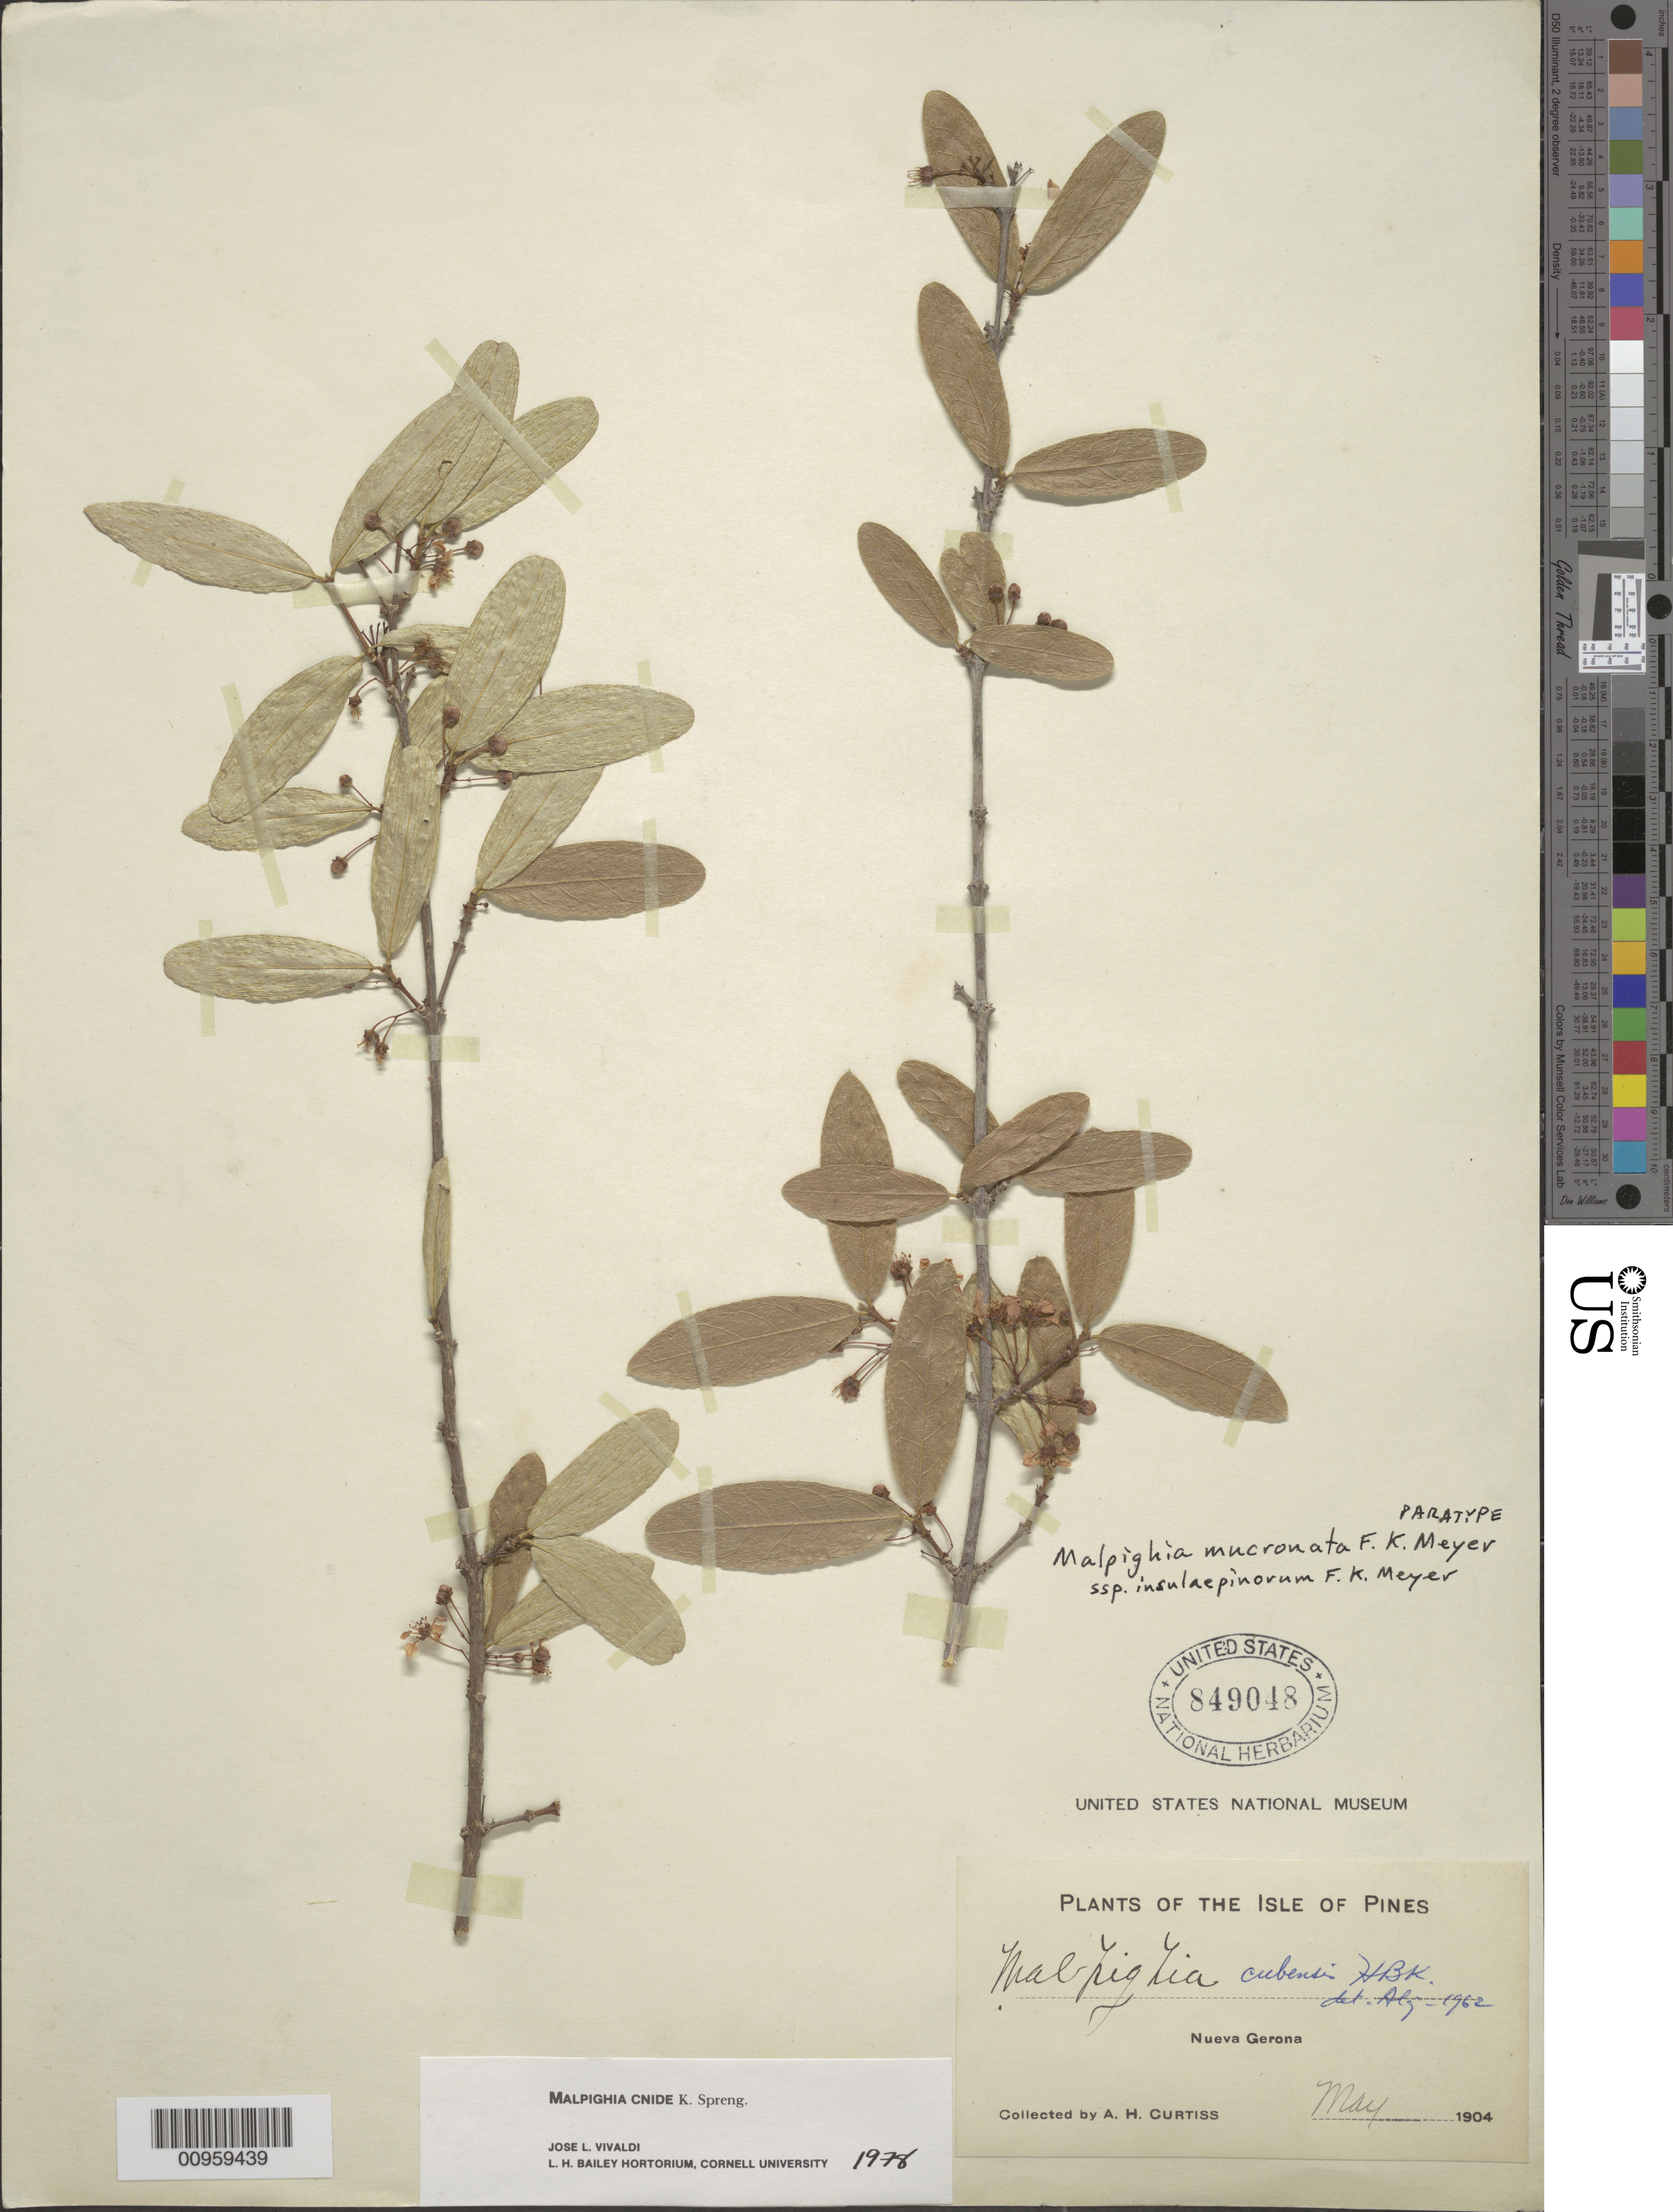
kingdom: Plantae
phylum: Tracheophyta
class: Magnoliopsida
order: Malpighiales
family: Malpighiaceae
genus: Malpighia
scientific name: Malpighia mucronata subsp. insulae-pinorum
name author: F.K. Mey.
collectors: A. H. Curtiss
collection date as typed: May 1904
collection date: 1904-05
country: Cuba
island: Isla de la Juventud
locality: Nueva Gerona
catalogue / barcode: US 849048